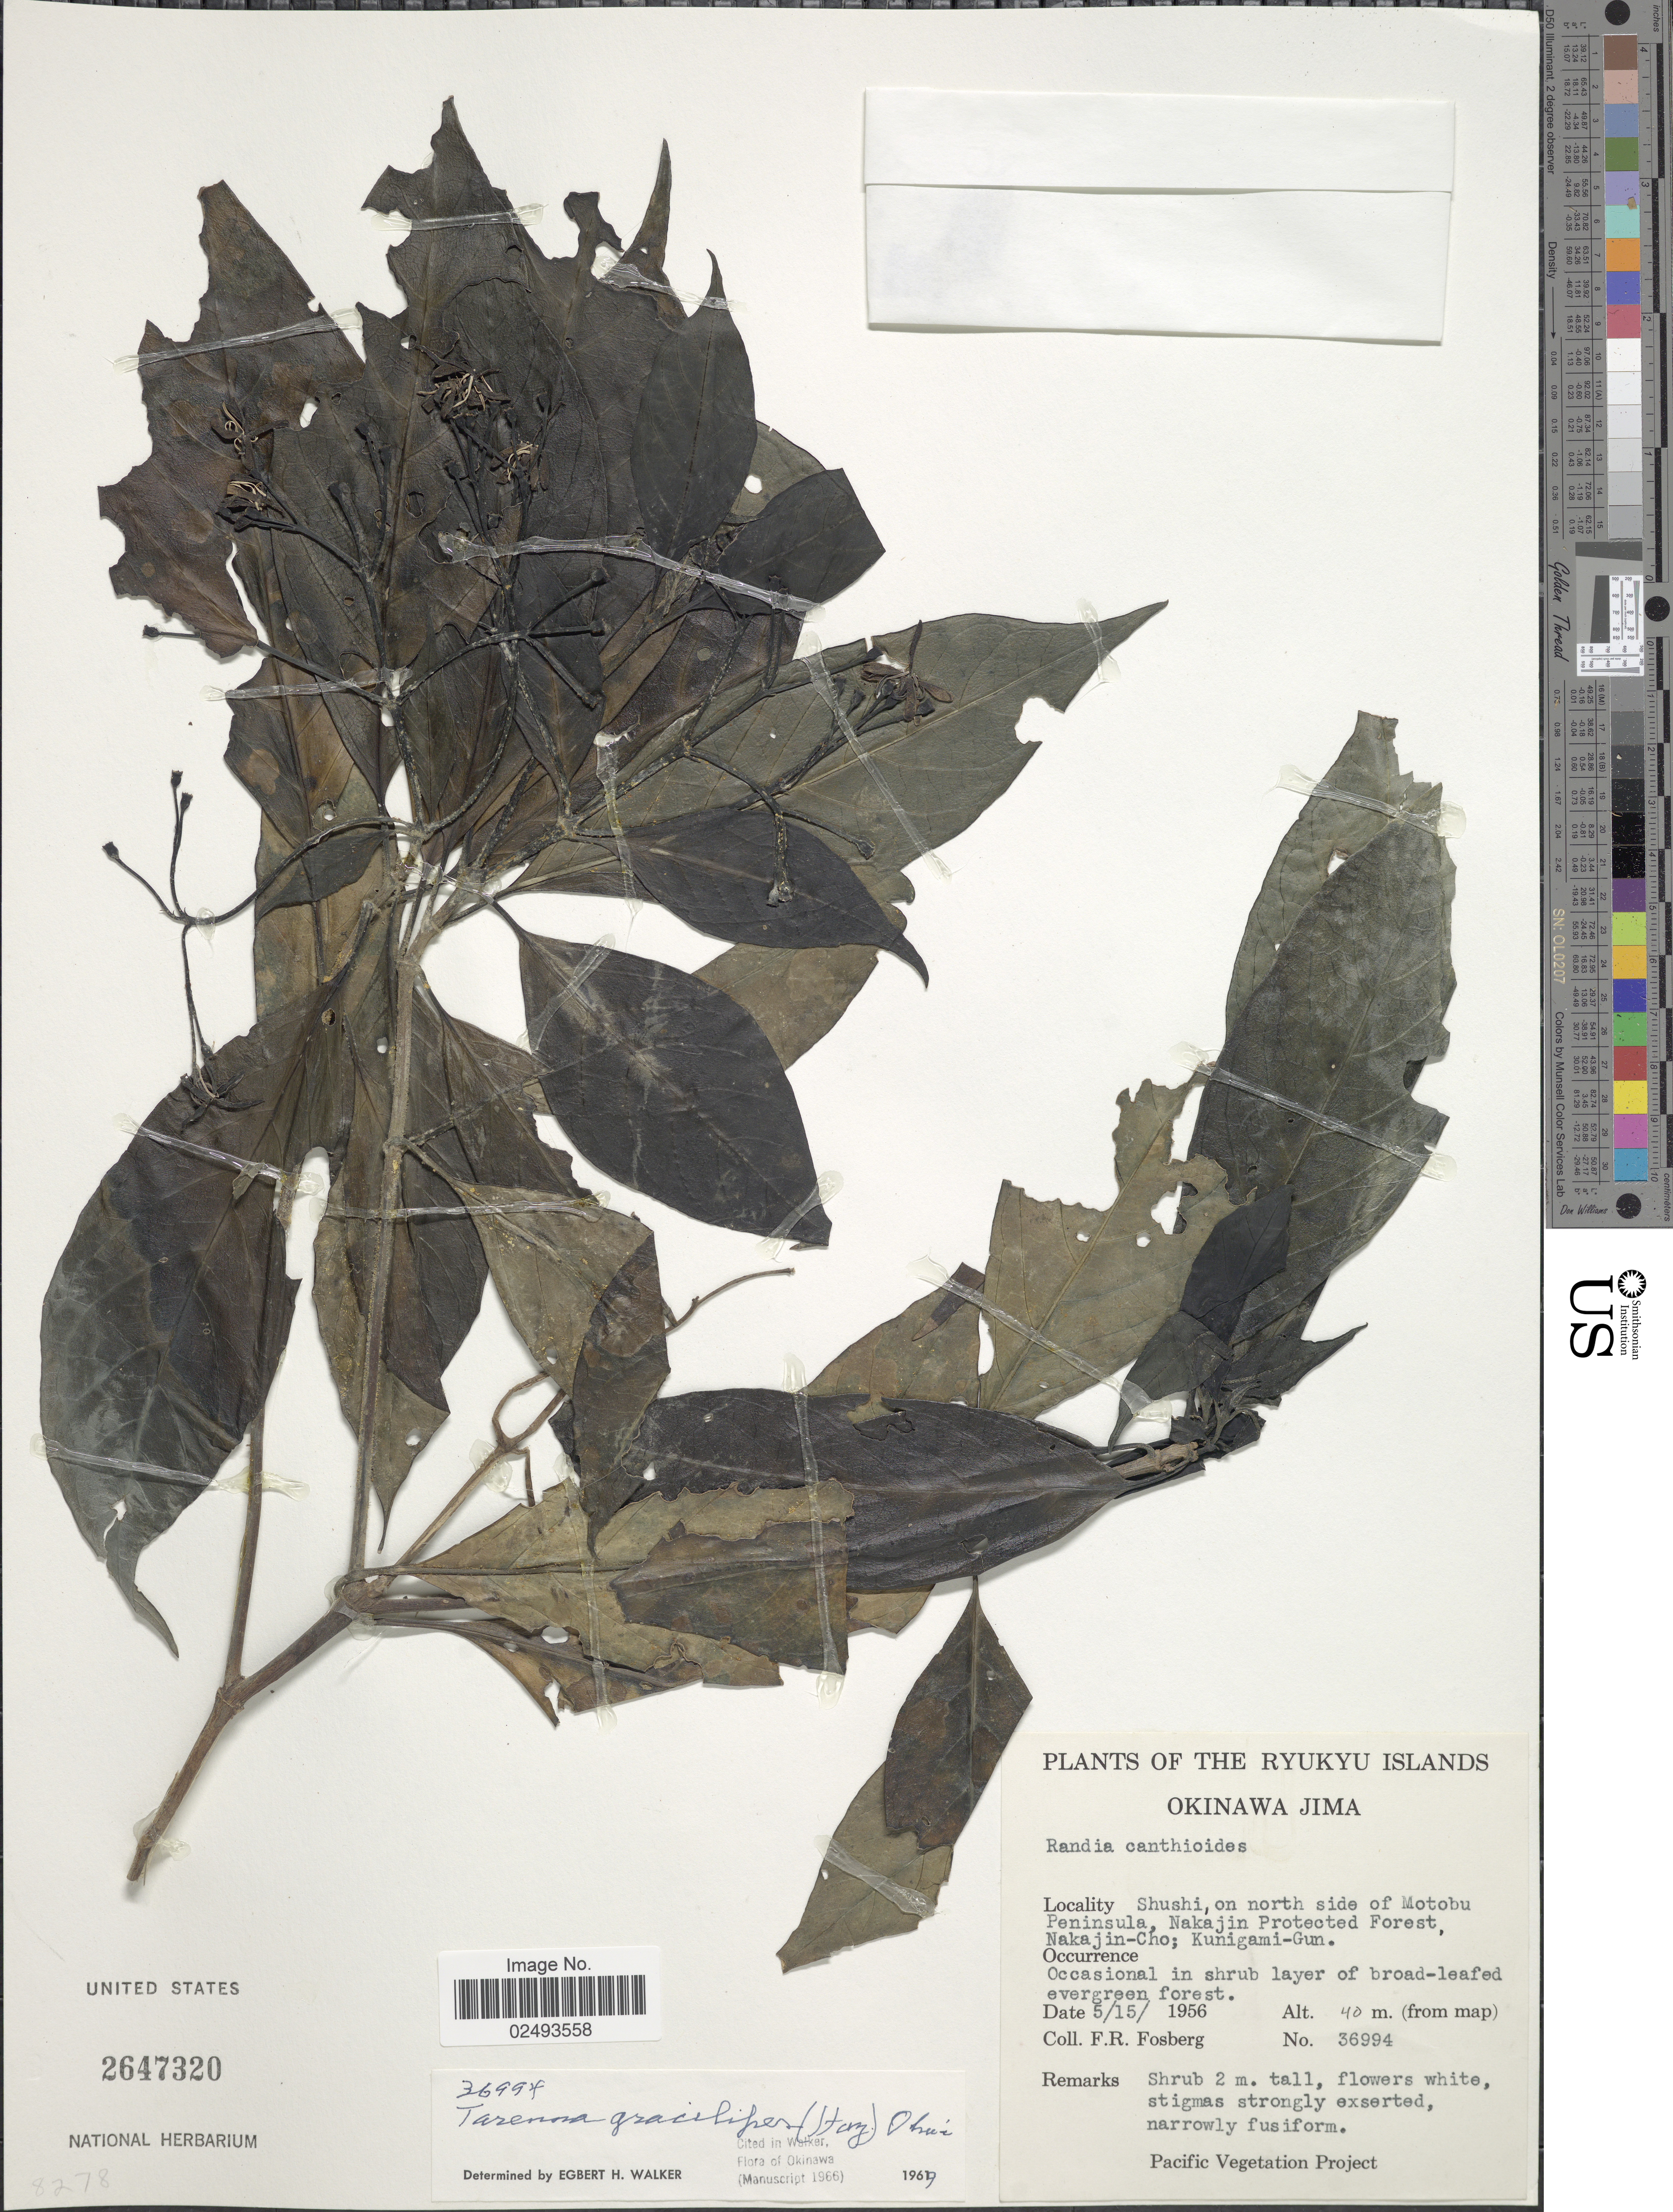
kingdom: Plantae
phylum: Tracheophyta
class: Magnoliopsida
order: Gentianales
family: Rubiaceae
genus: Tarenna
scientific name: Tarenna gracilipes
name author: (Hayata) Ohwi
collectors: F. R. Fosberg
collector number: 36994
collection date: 1956-05-15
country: Japan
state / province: Okinawa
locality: Ryukyu Islands, Okinawa Jima,Shushi, on north side of Motobu Peninsula, Nakajin Protected Forest, Nakajin-Cho; Kunigami-Gun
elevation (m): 40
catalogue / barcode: US 2647320